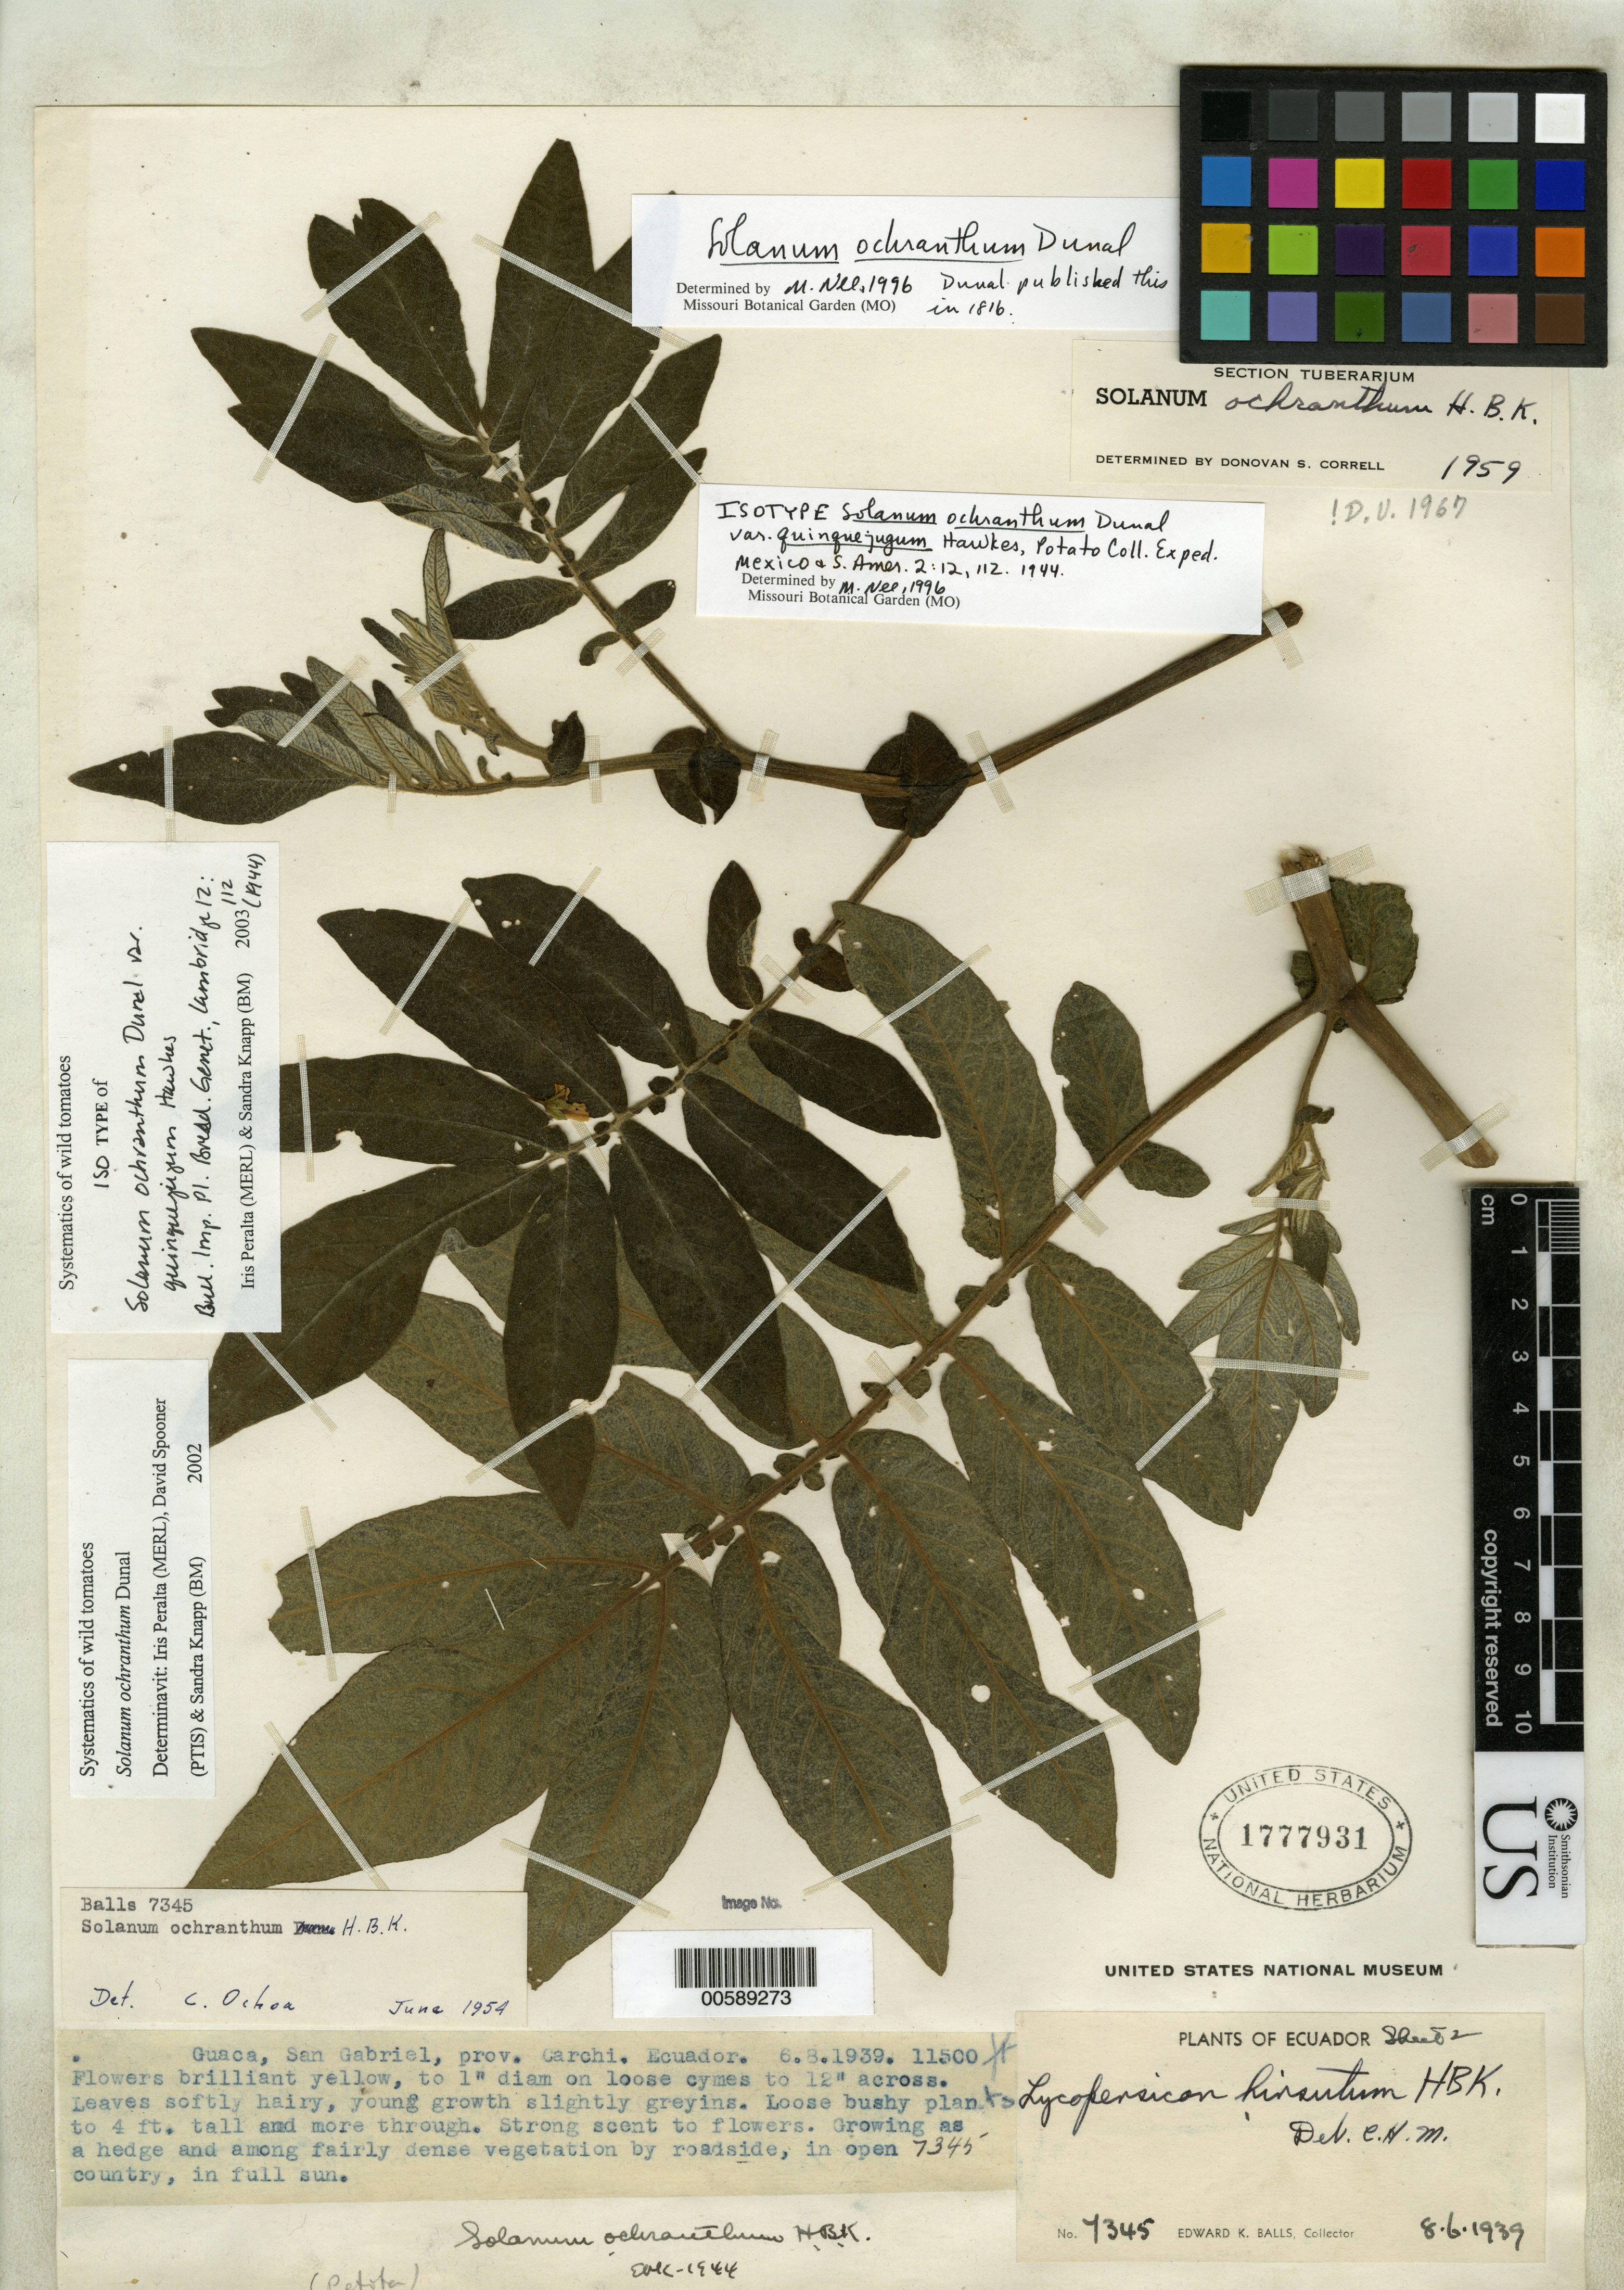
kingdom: Plantae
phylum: Tracheophyta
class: Magnoliopsida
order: Solanales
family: Solanaceae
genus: Solanum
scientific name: Solanum ochranthum var. quinquejugum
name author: Hawkes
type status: Isotype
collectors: E. K. Balls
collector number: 7345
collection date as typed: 08 Jun 1939 or 06 Aug 1939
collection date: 1939-06-08 or 1939-08-06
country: Ecuador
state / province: Carchi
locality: Guaca, San Gabriel.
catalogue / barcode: US 1777931